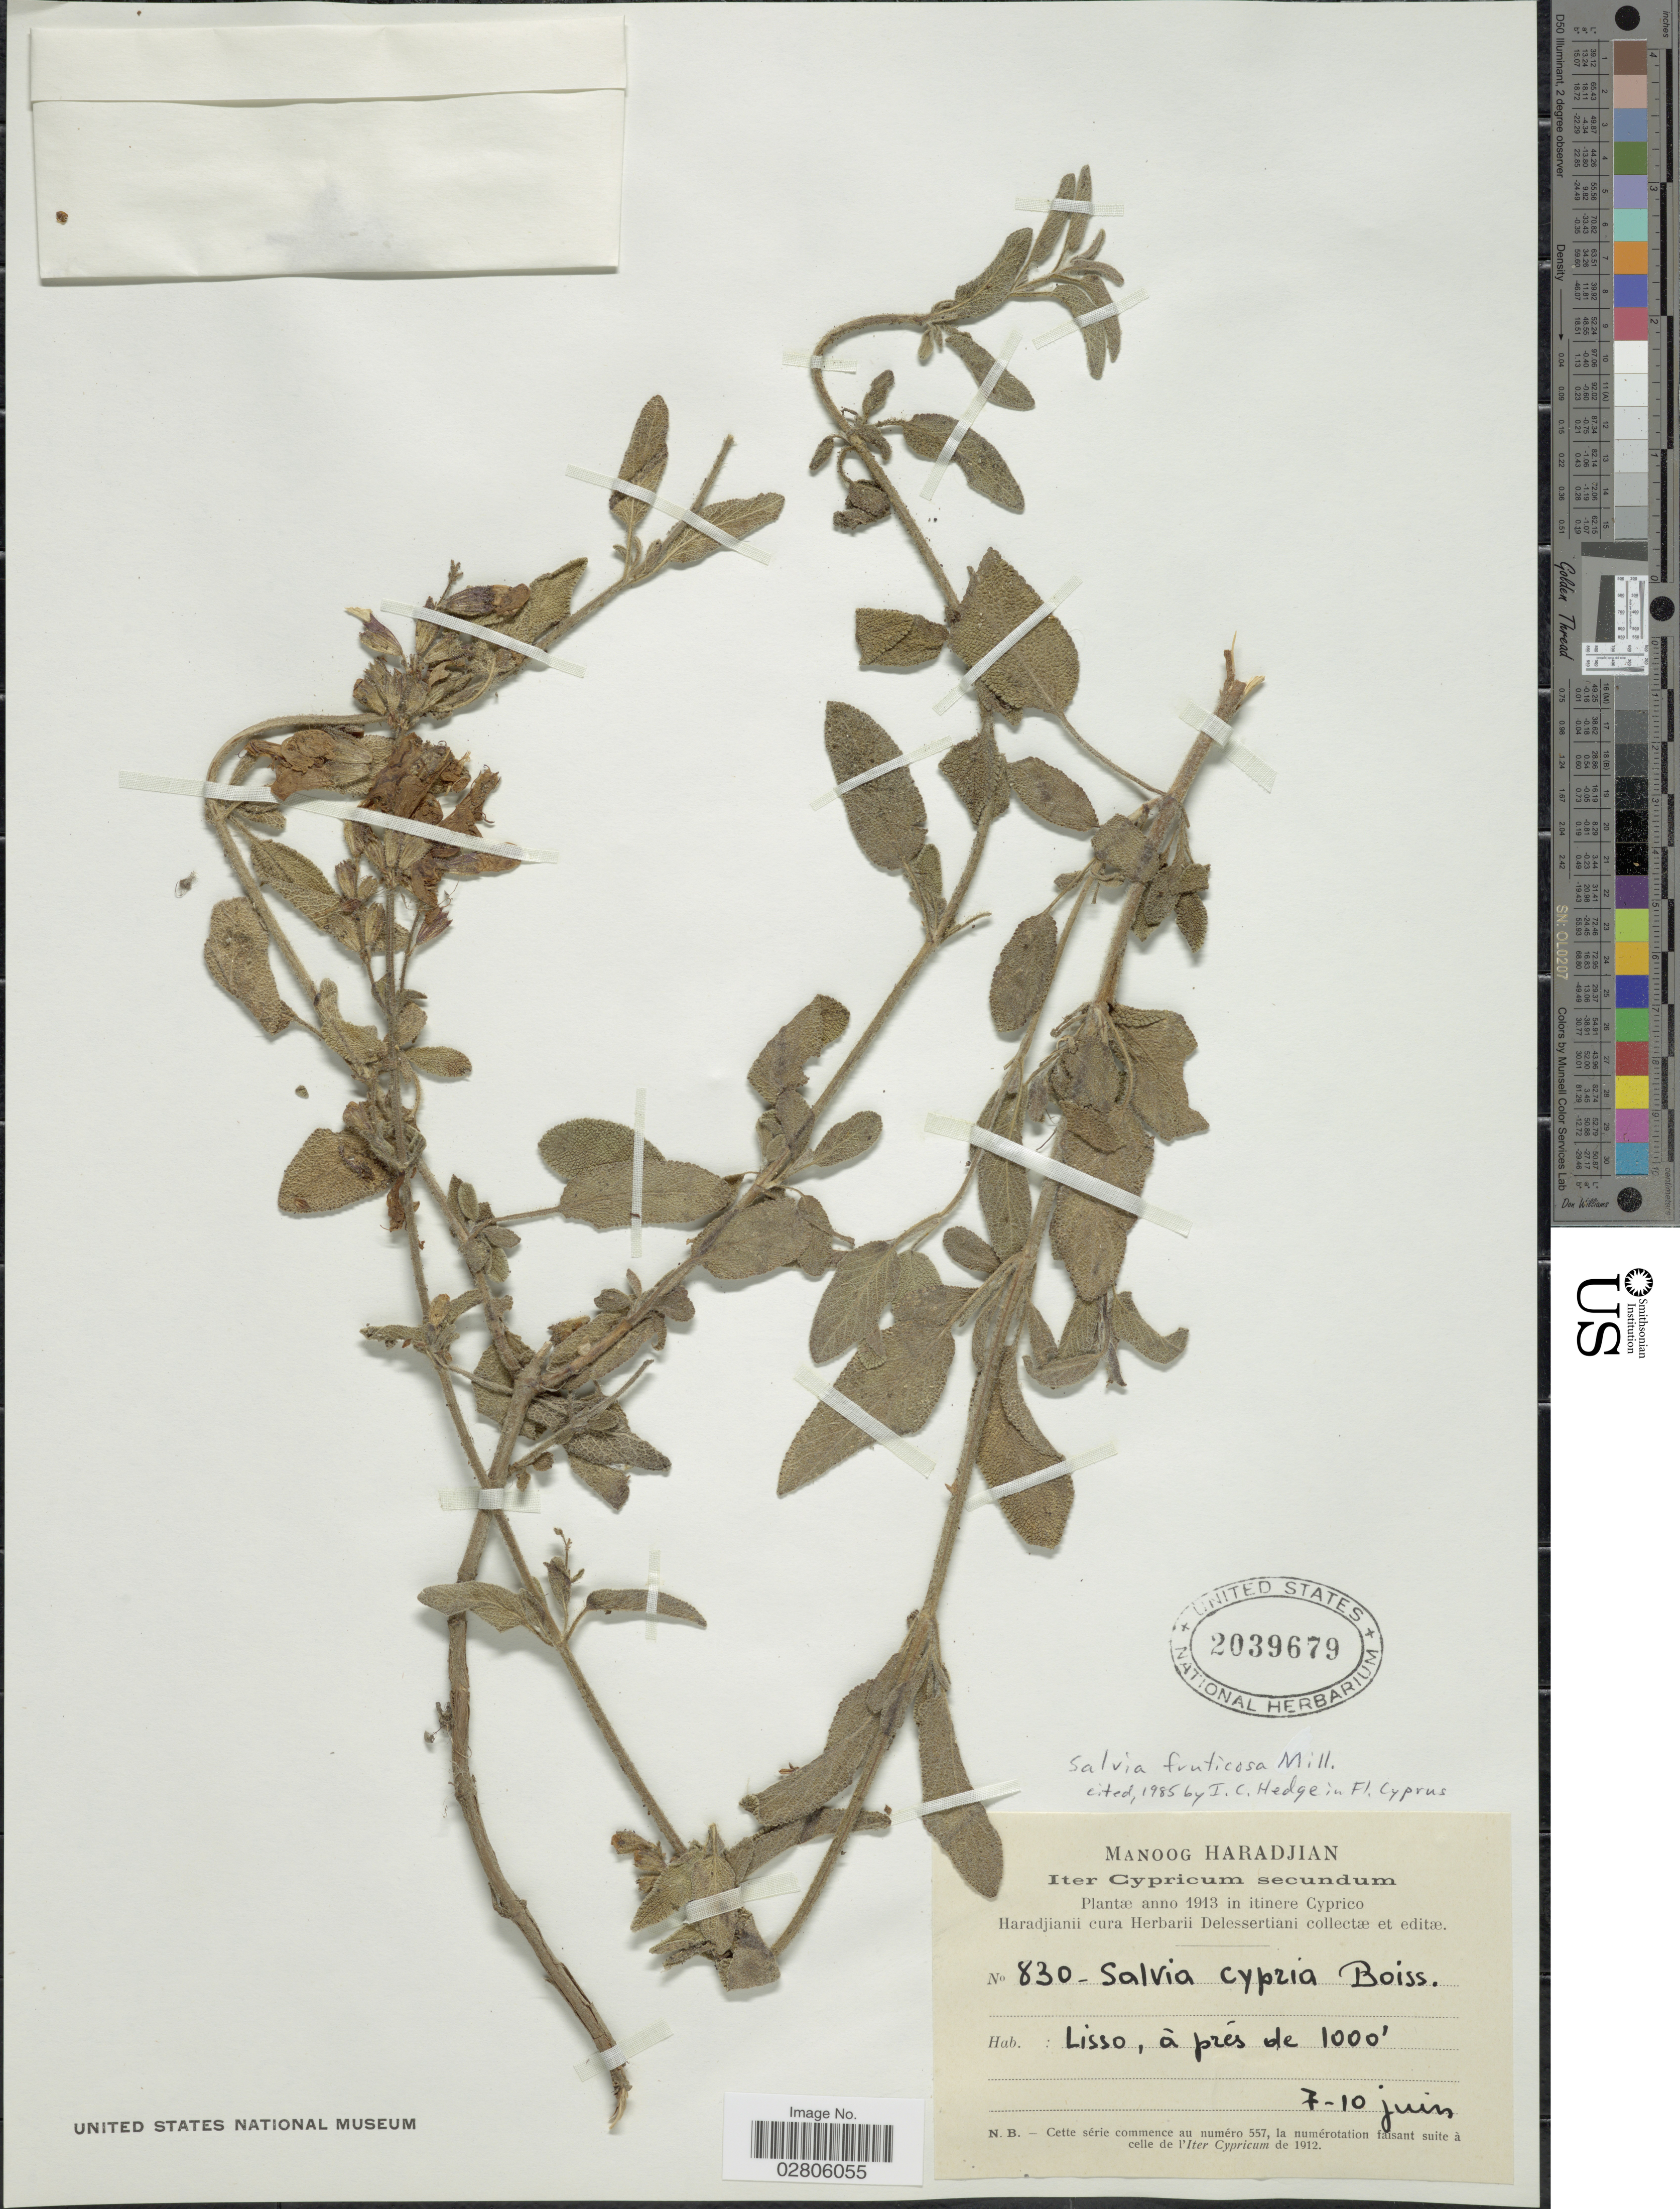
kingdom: Plantae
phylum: Tracheophyta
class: Magnoliopsida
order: Lamiales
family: Lamiaceae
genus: Salvia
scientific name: Salvia fruticosa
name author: Mill.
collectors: M. Haradjian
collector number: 830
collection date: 1913-06-07/1913-06-10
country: Cyprus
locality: Lisso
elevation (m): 305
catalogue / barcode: US 2039679